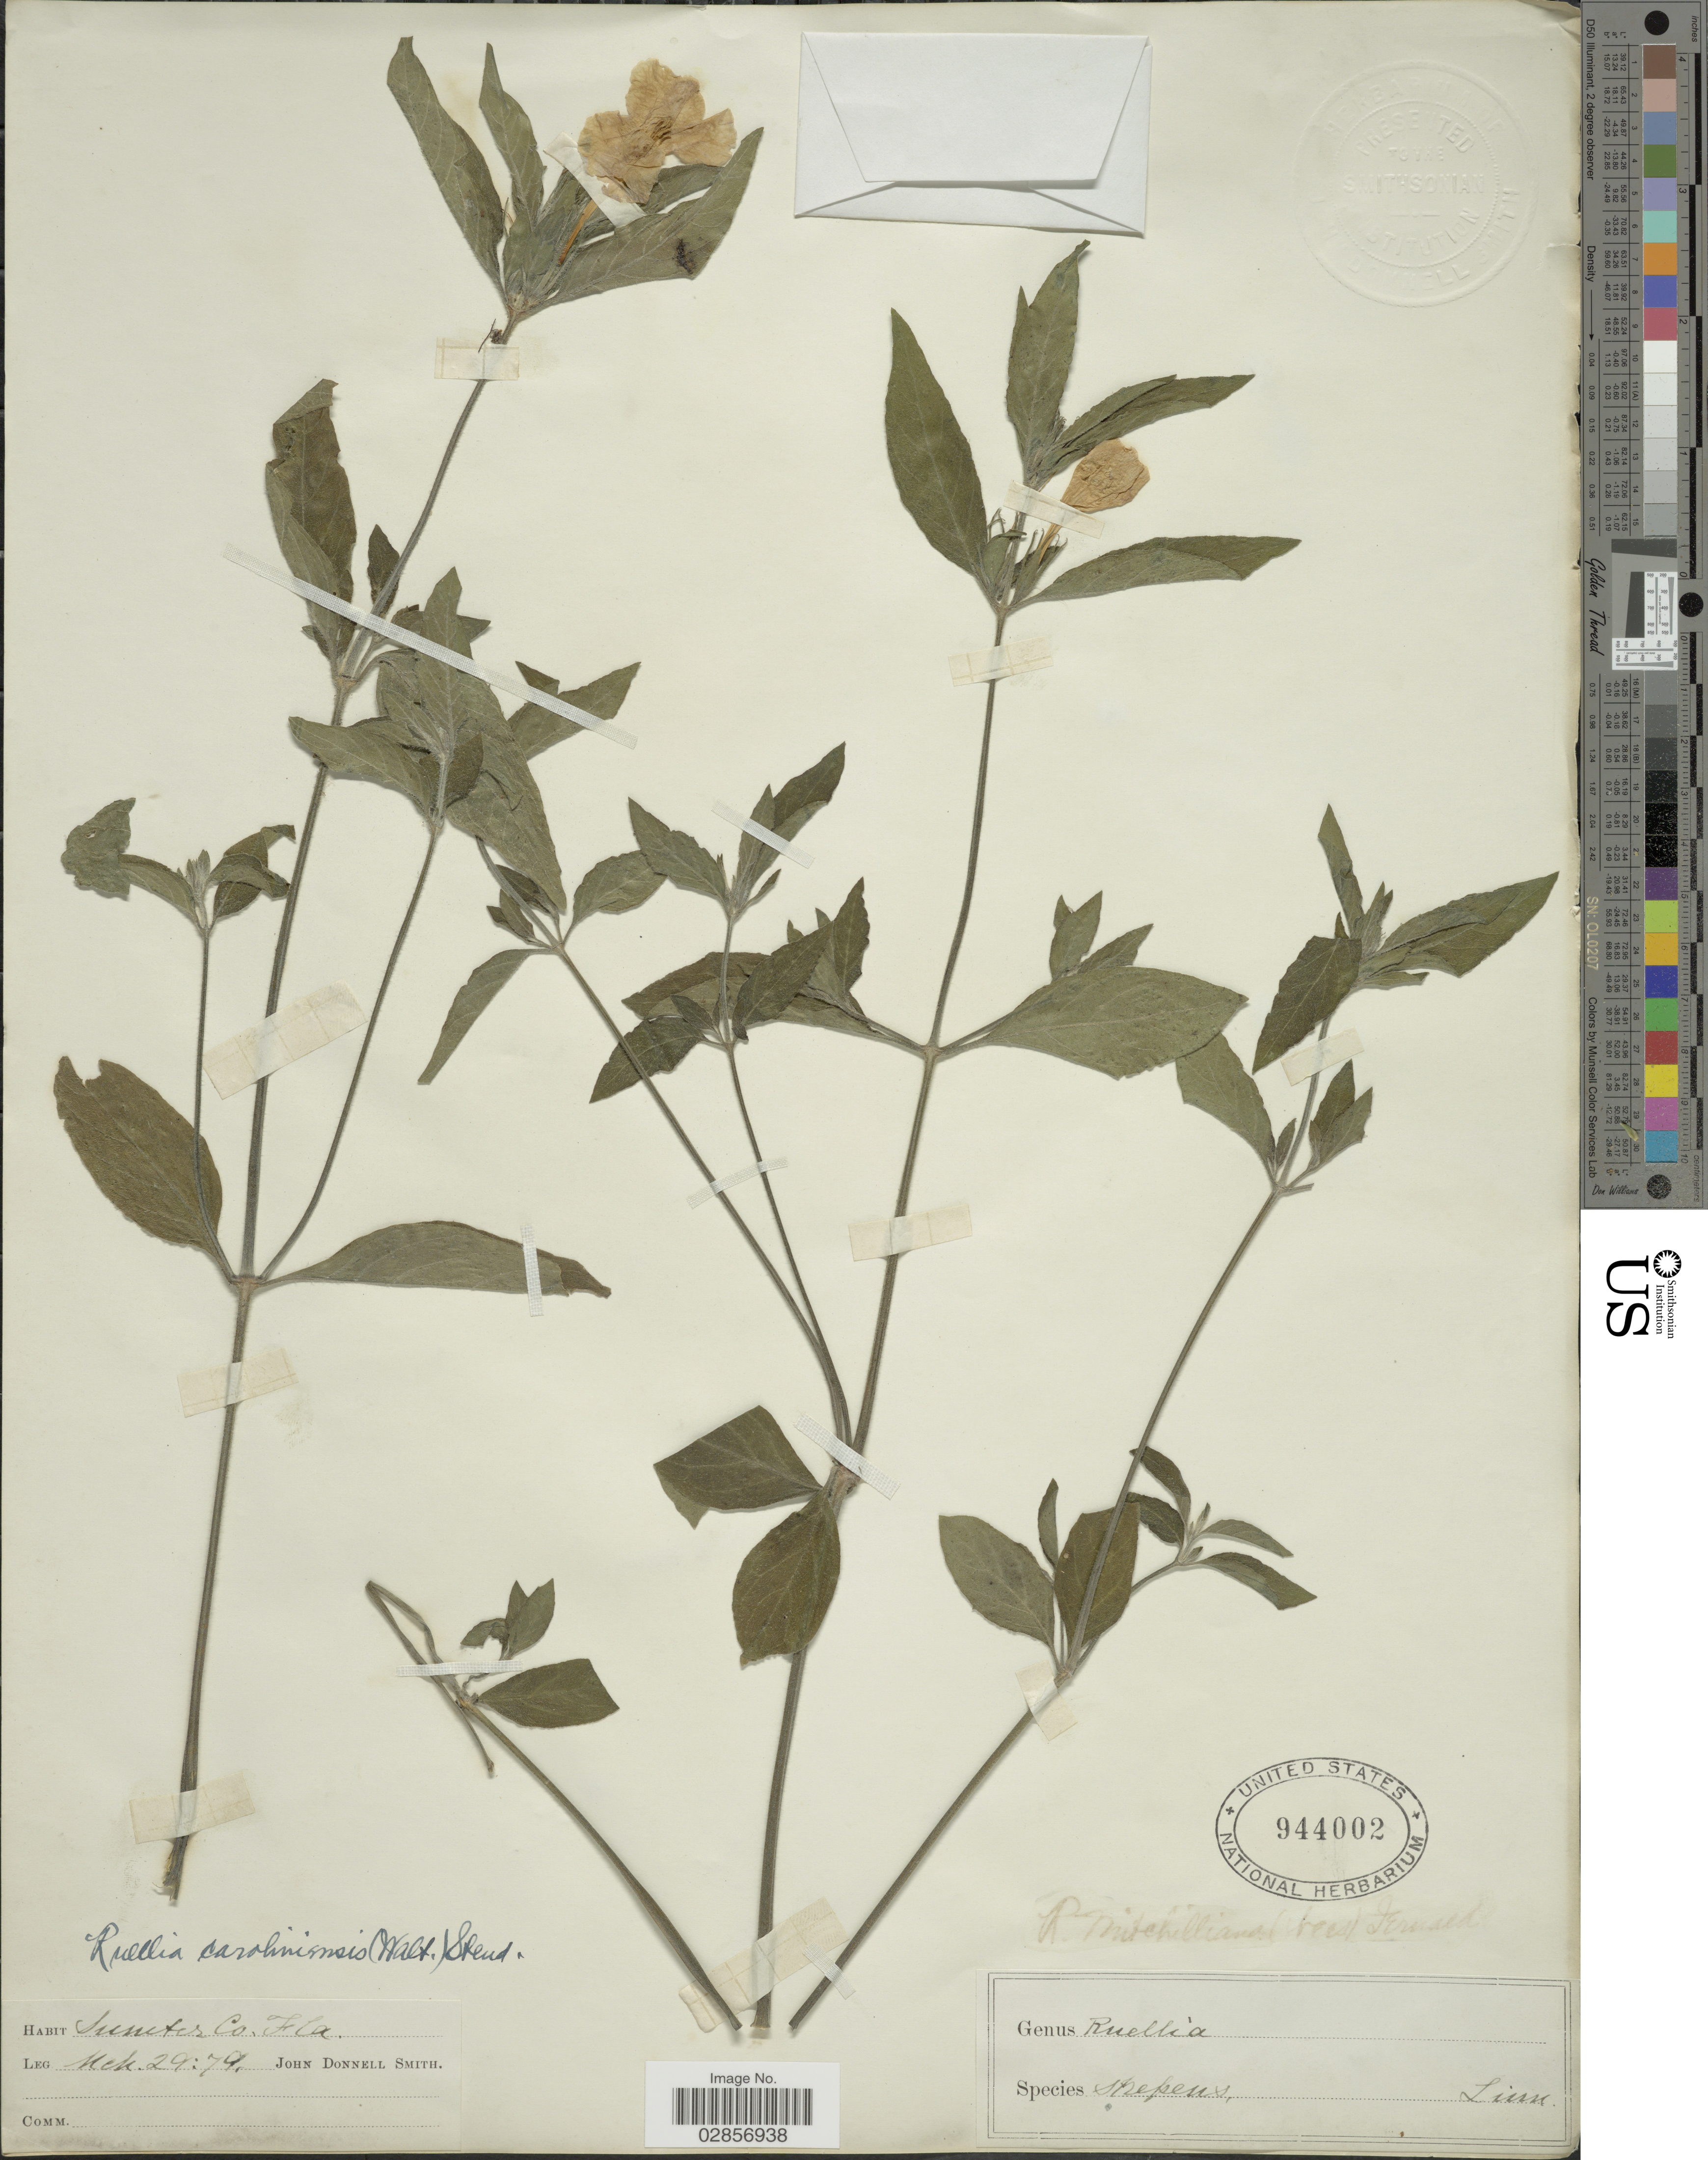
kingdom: Plantae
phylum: Tracheophyta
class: Magnoliopsida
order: Lamiales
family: Acanthaceae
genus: Ruellia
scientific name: Ruellia caroliniensis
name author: (J.F. Gmel.) Steud.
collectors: J. Donnell Smith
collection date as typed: Transcribed d/m/y: 29/3/79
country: United States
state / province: Florida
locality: Sumter Co., Fla.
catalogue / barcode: US 944002